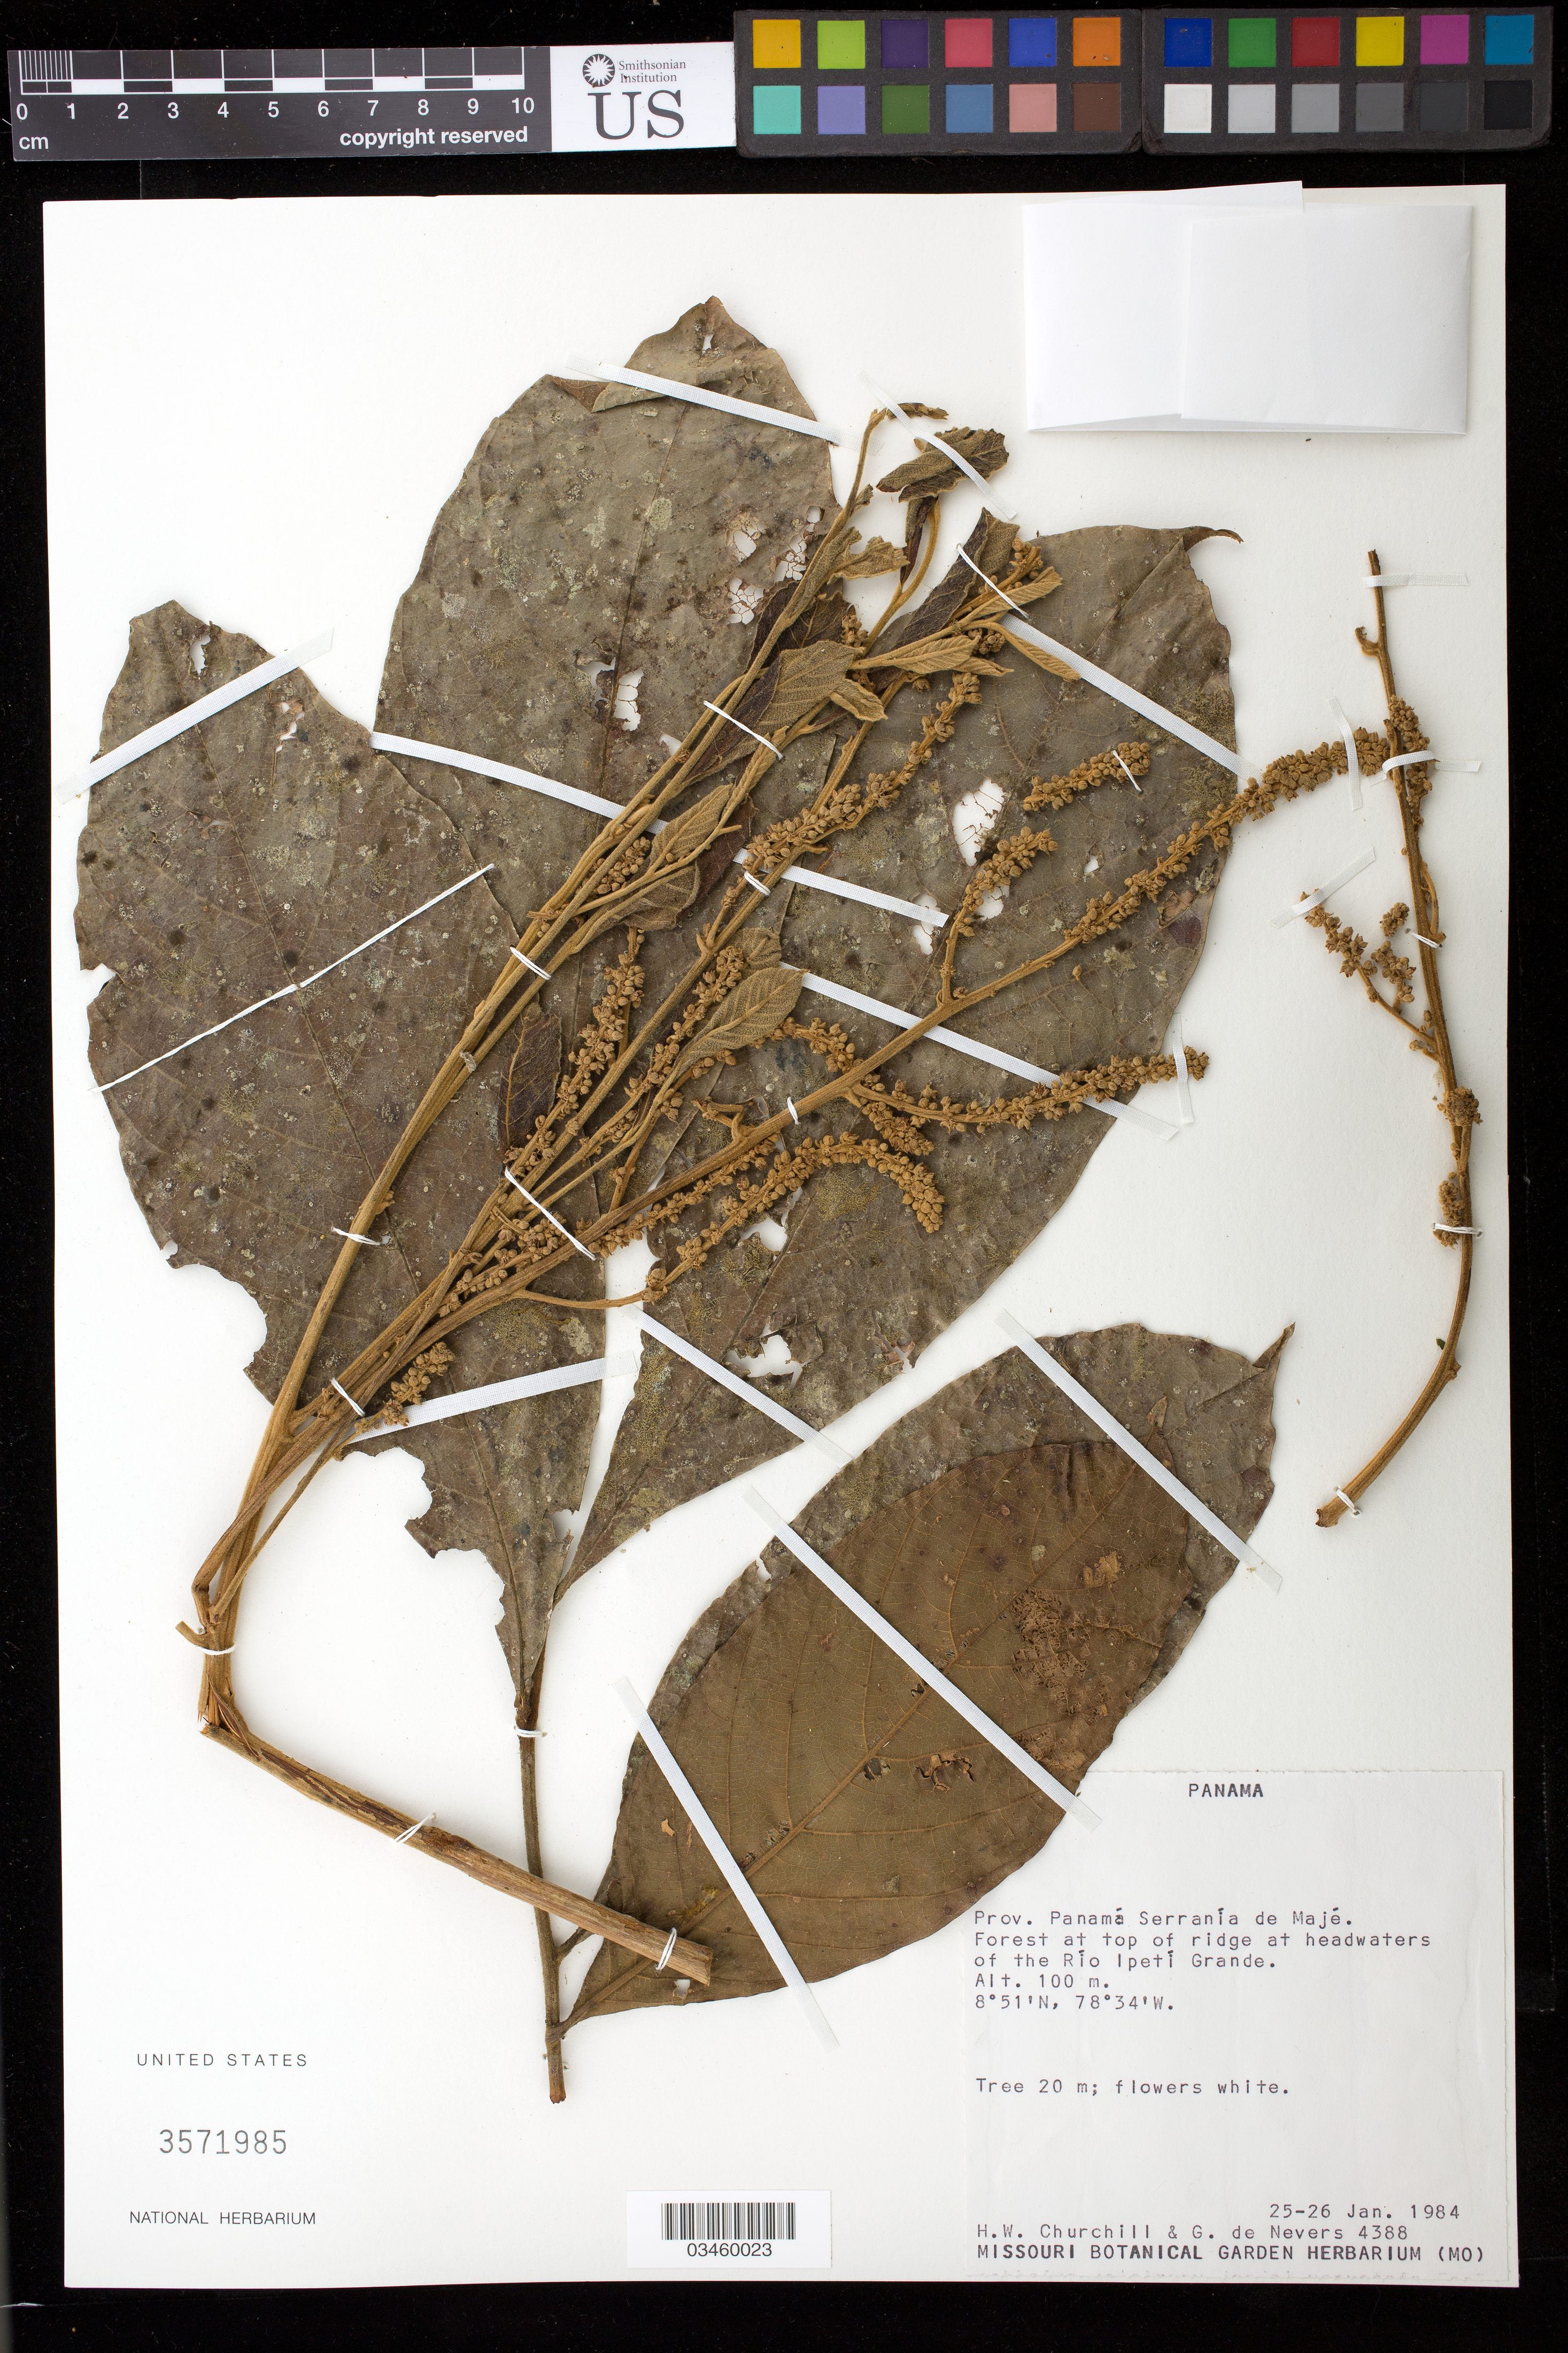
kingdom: Plantae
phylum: Tracheophyta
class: Magnoliopsida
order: Sapindales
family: Sapindaceae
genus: Cupania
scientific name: Cupania guatemalensis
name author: (Turcz.) Radlk.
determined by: Acevedo-Rodriguez, P., (US), Smithsonian Institution - National Museum of Natural History (UNITED STATES)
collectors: H. Churchill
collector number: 4388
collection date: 1984-01-25/1984-01-26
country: Panama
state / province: Panama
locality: Serranía de Majé. Forest at top of ridge at headwaters of the Rio lpeti Grande.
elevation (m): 100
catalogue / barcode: US 3571985